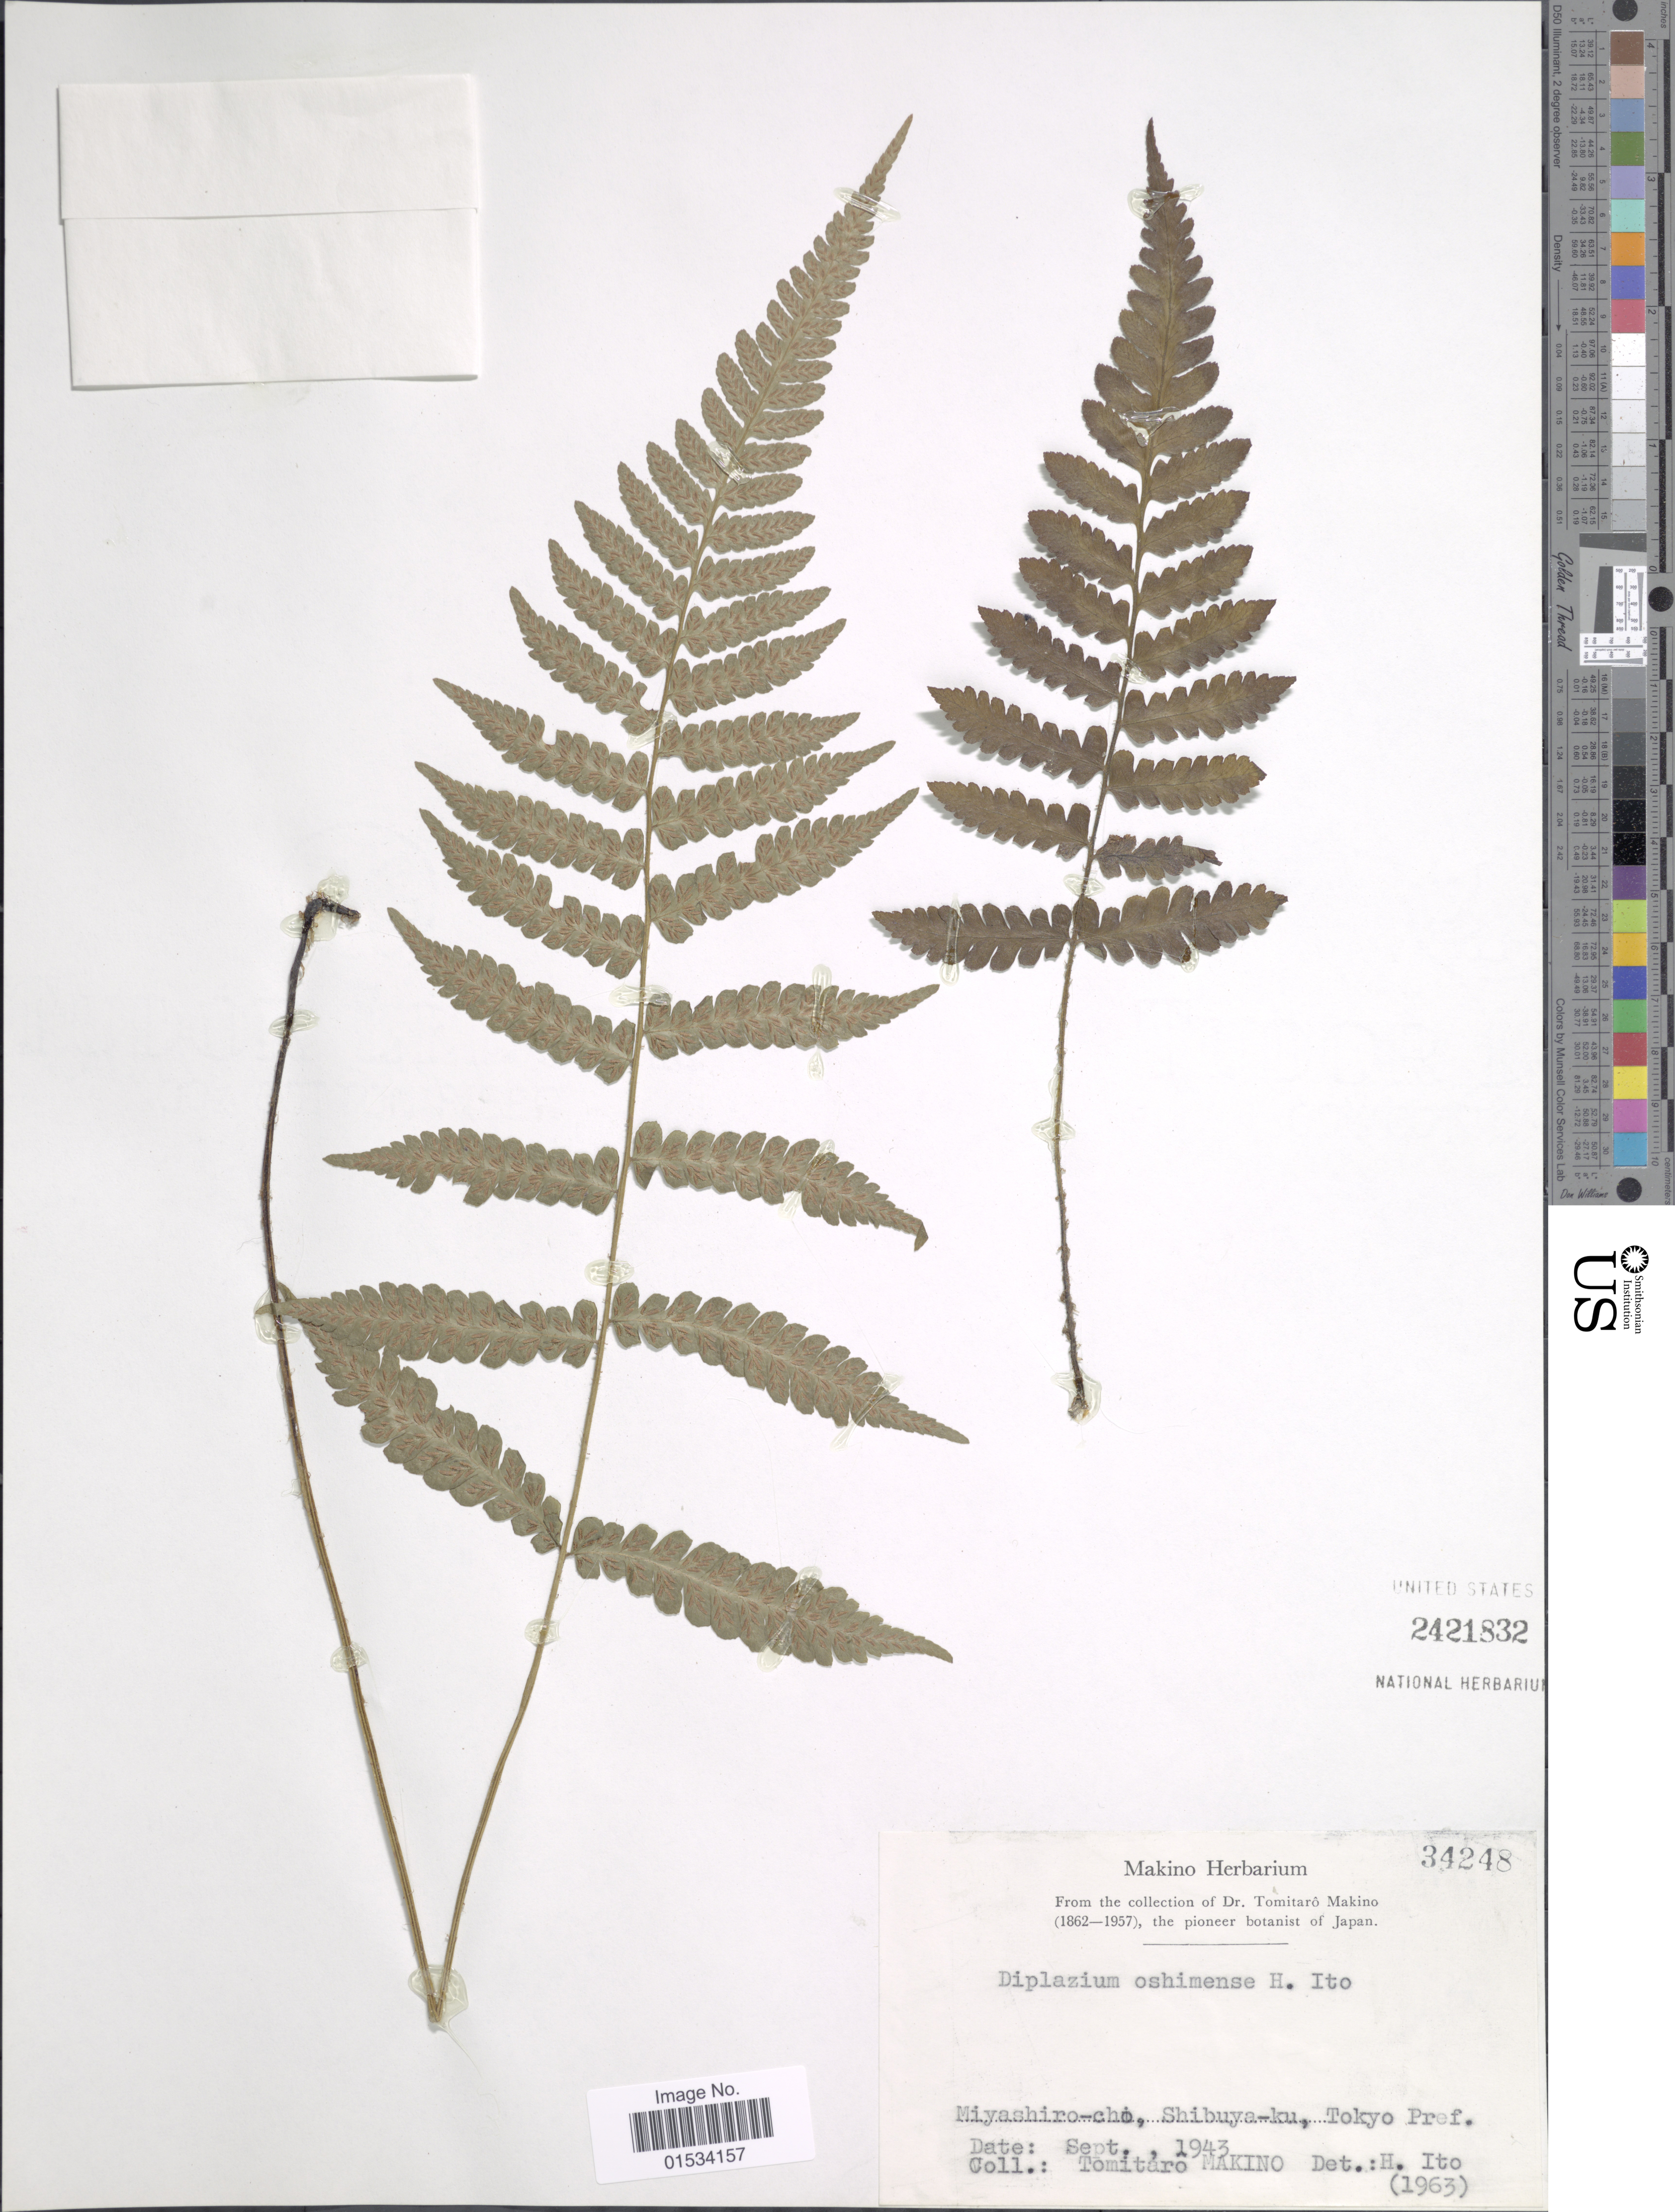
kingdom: Plantae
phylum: Tracheophyta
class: Polypodiopsida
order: Polypodiales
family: Athyriaceae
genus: Diplazium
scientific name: Diplazium oshimense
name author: H. Itô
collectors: T. Makino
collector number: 34248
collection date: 1943-09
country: Japan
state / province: Tokyo, Federal City of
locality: Miyashiro-cho, Shibuya-ku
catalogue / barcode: US 2421832